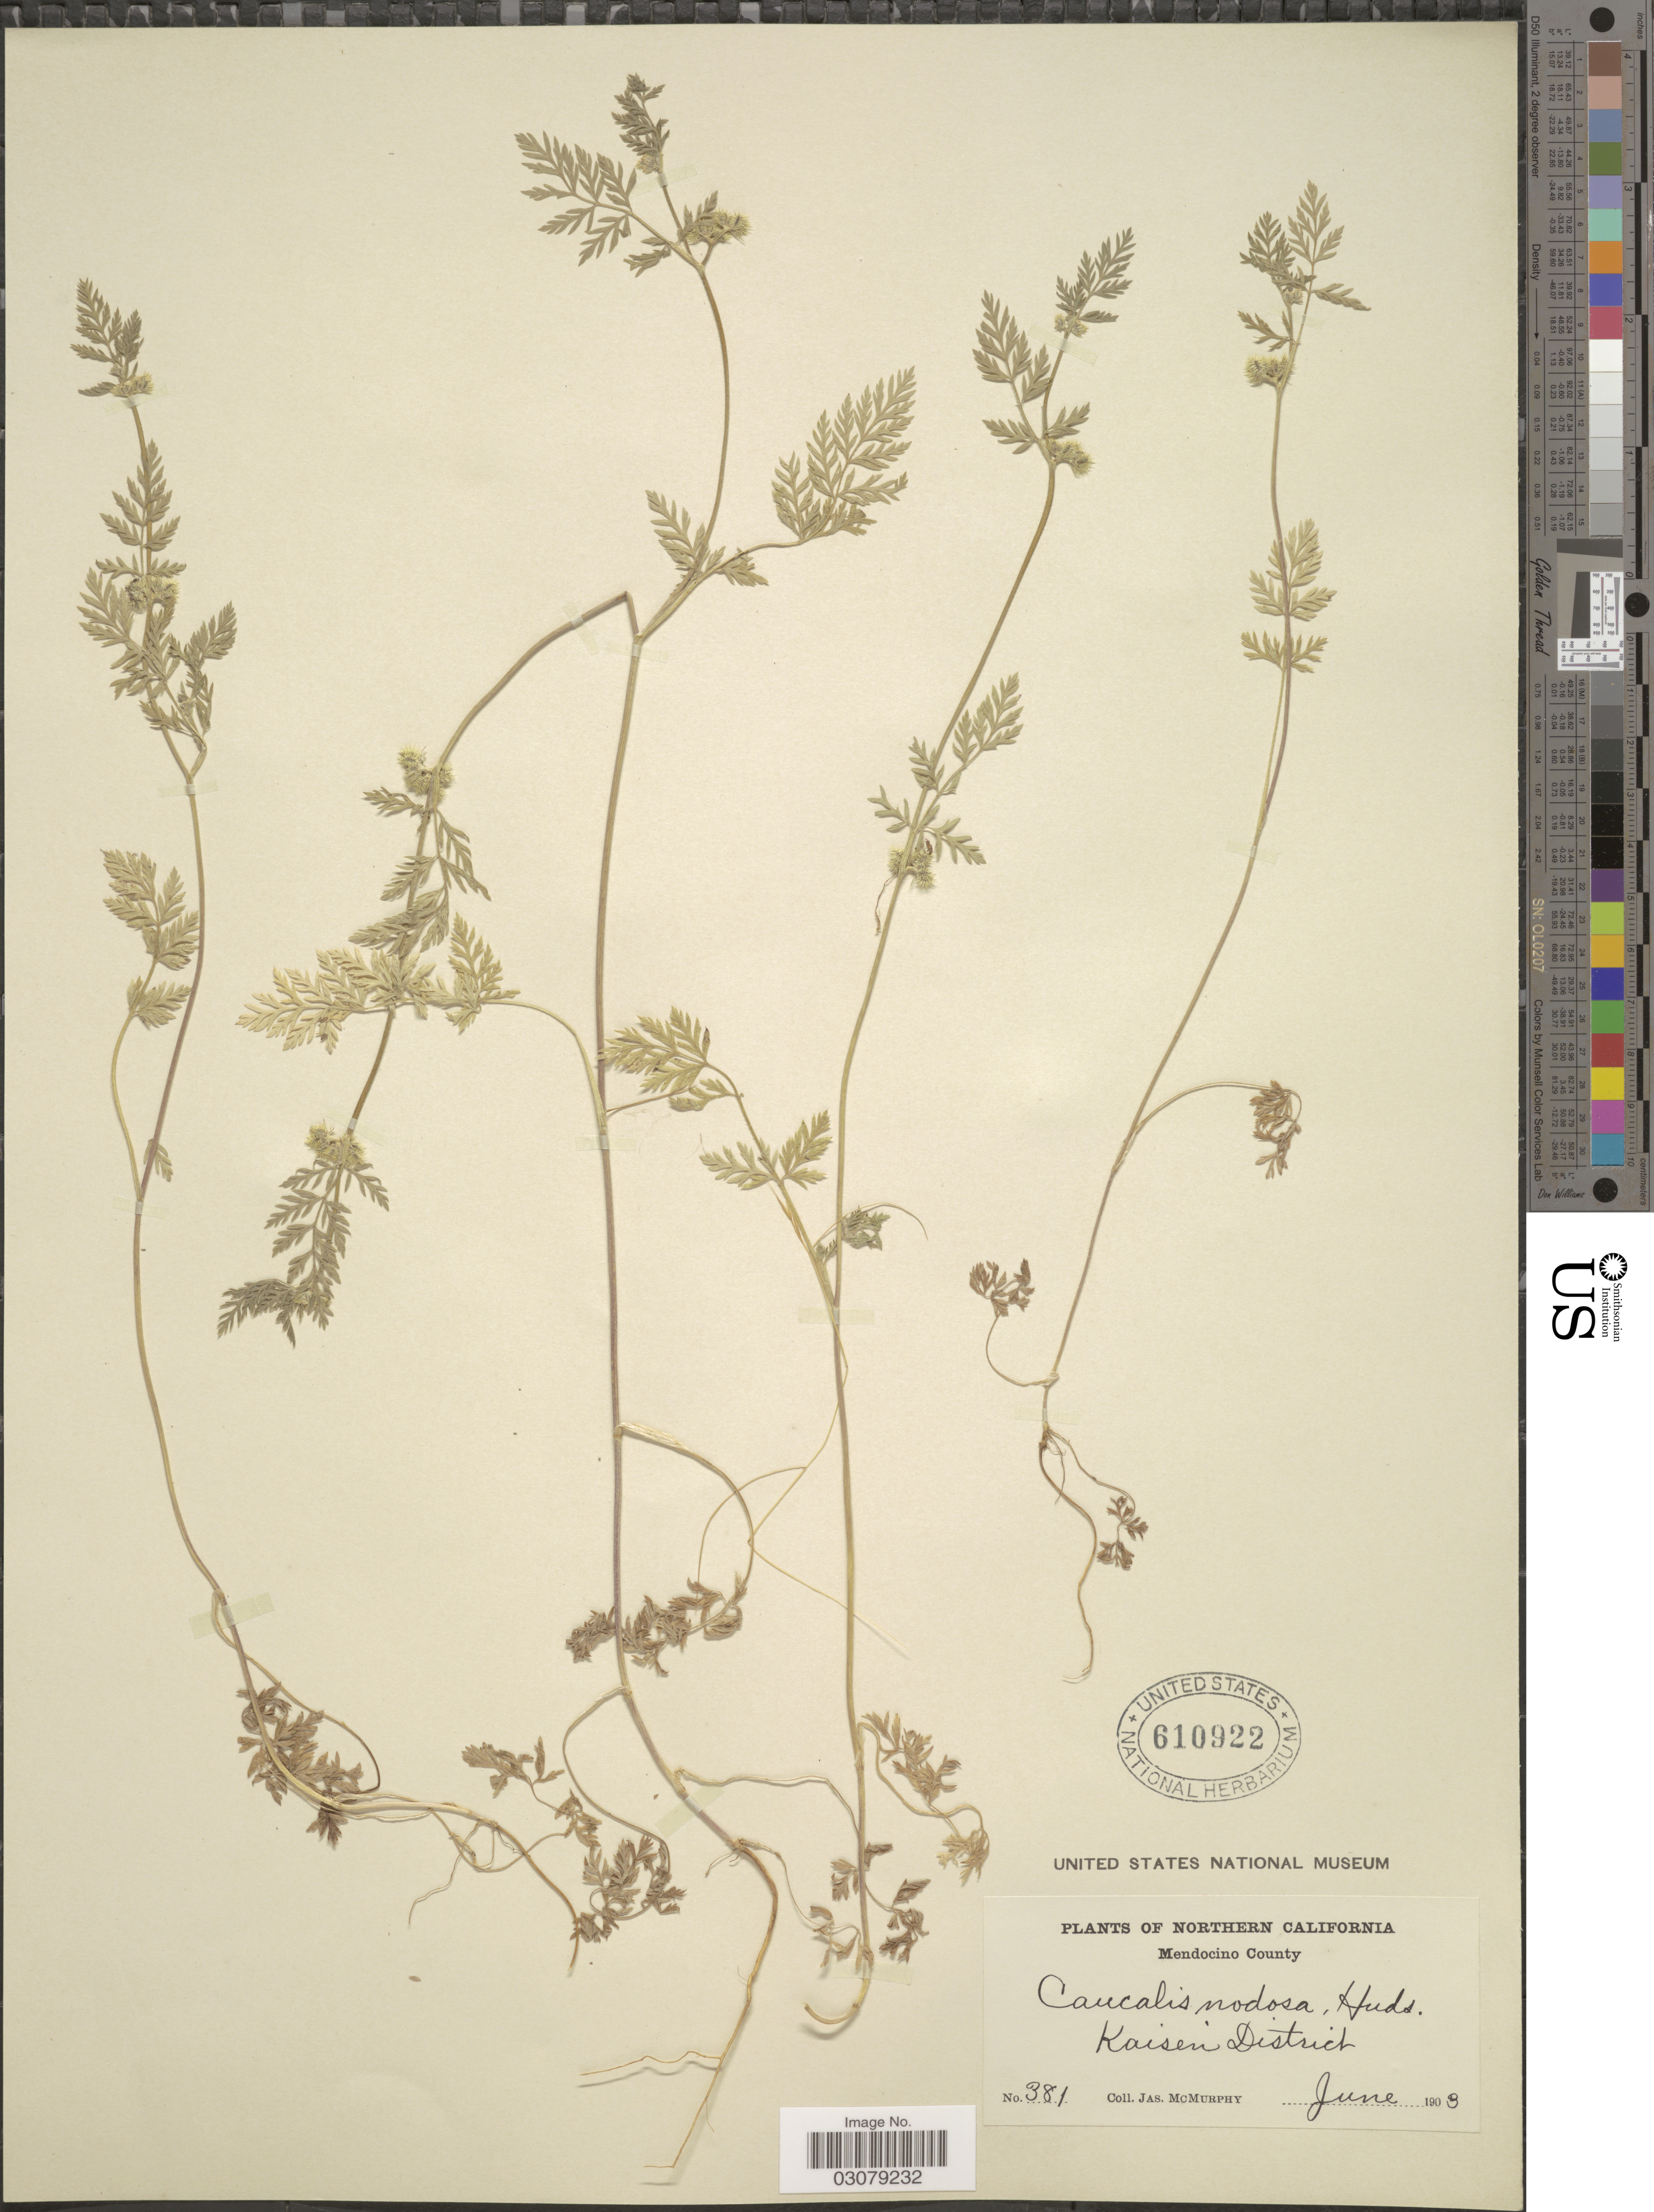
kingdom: Plantae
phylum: Tracheophyta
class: Magnoliopsida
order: Apiales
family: Apiaceae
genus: Torilis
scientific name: Torilis nodosa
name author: (L.) Gaertn.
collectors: J. McMurphy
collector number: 381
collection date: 1903-06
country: United States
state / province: California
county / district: Mendocino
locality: Northern California. Mendocino County. Kaisen District.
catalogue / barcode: US 610922